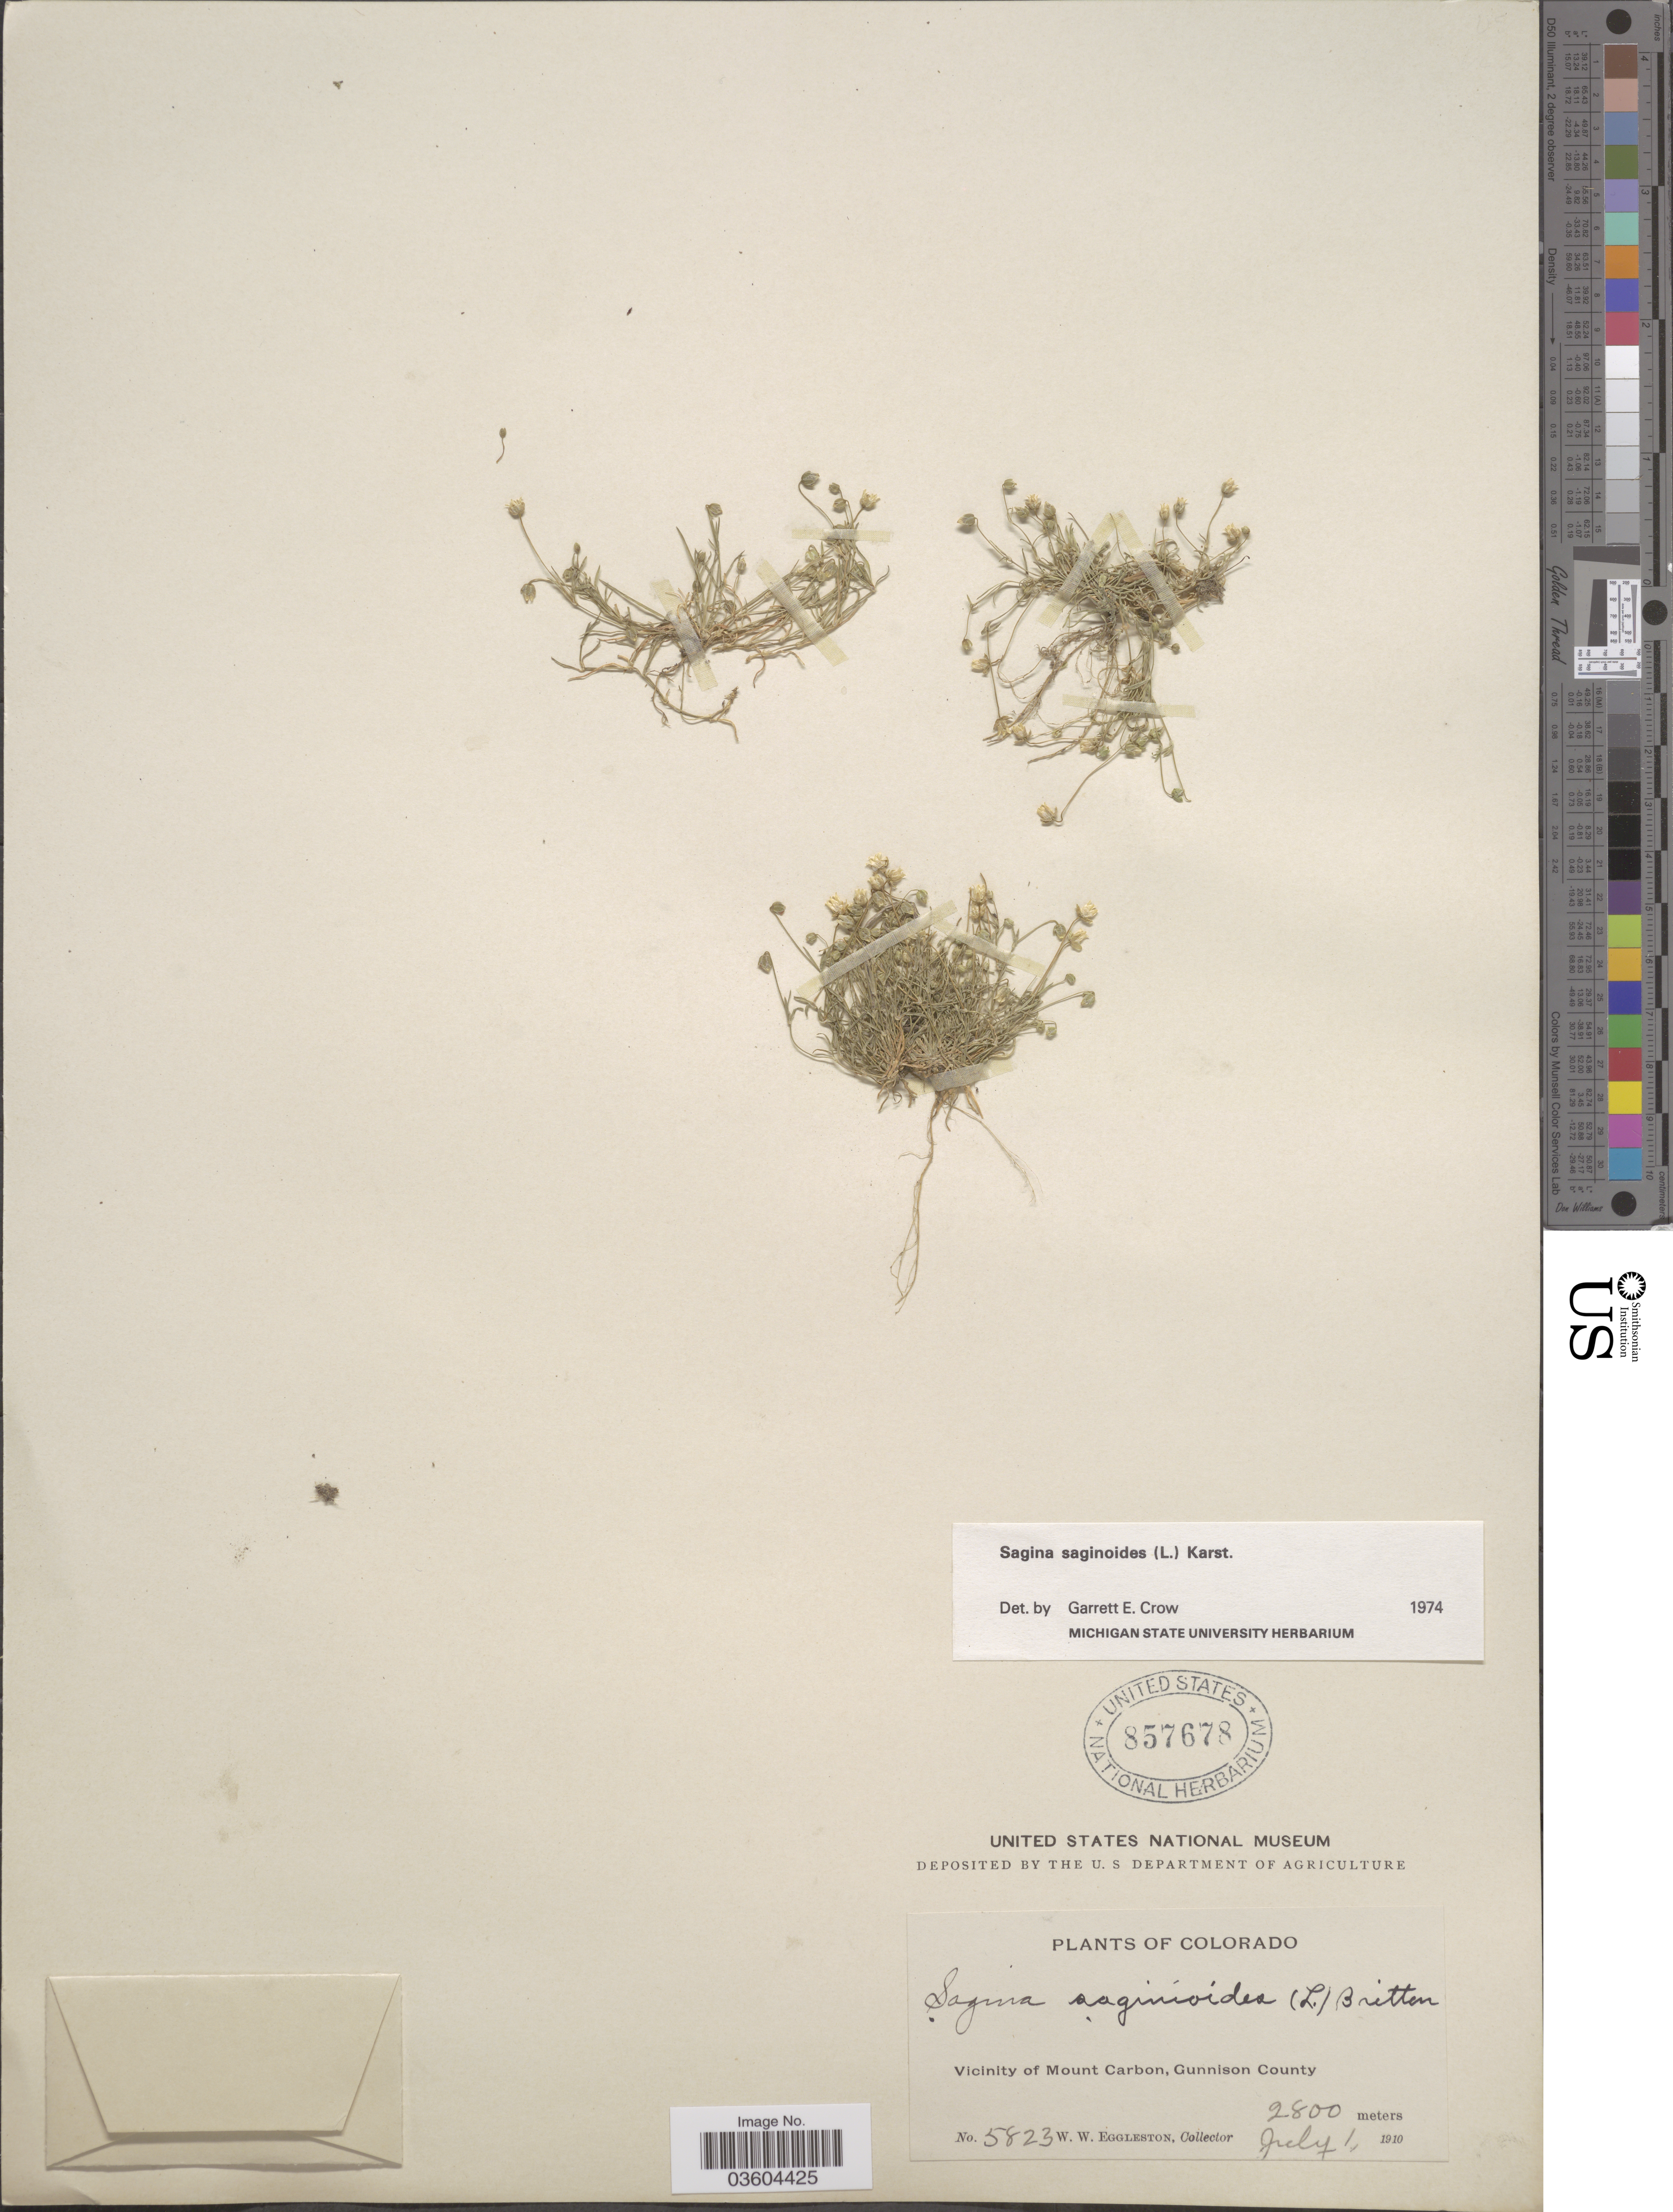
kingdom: Plantae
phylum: Tracheophyta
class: Magnoliopsida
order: Caryophyllales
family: Caryophyllaceae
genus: Sagina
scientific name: Sagina saginoides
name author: (L.) H. Karst.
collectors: W. W. Eggleston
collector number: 5823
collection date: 1910-07-01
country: United States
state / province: Colorado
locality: Vicinity of Mount Carbon, Gunnison County.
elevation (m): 2800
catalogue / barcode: US 857678